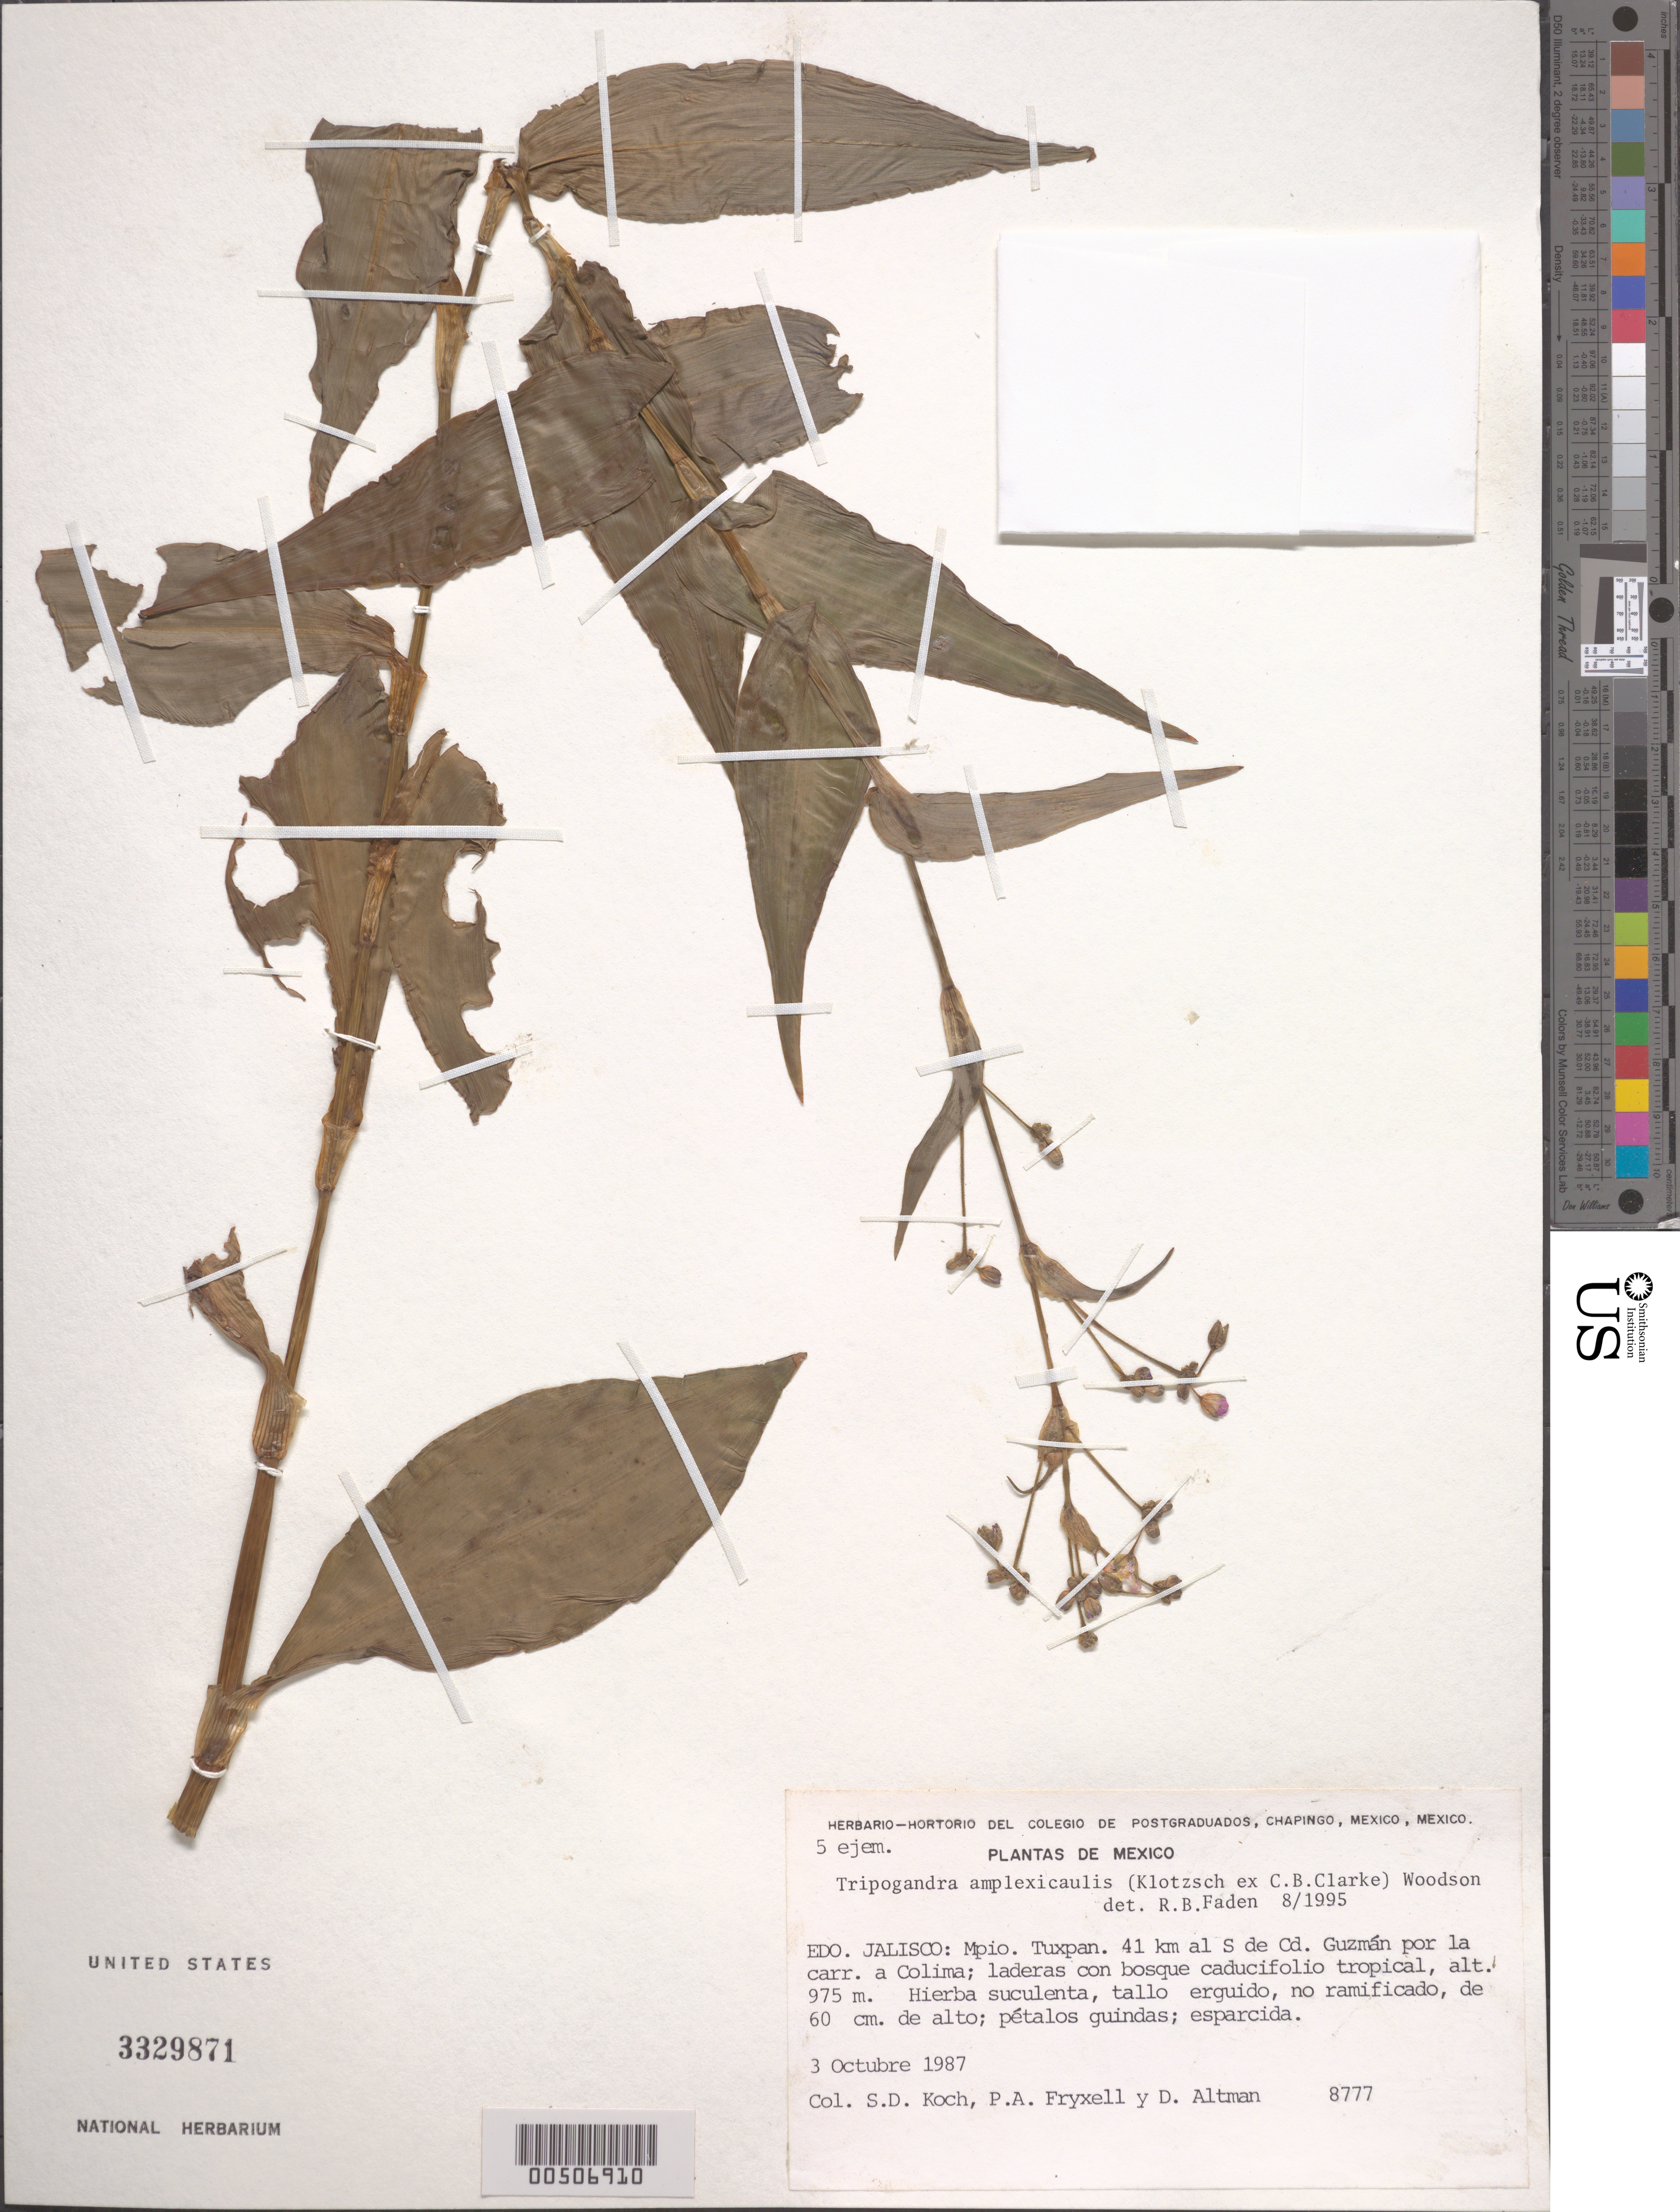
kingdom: Plantae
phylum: Tracheophyta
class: Liliopsida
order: Commelinales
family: Commelinaceae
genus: Tripogandra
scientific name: Tripogandra amplexicaulis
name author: (Klotzsch ex C.B. Clarke) Woodson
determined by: Faden, Robert B., (US), Smithsonian Institution - National Museum of Natural History (UNITED STATES)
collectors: S. D. Koch, P. A. Fryxell & D. Altman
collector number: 8777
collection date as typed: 03 Oct 1987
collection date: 1987-10-03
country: Mexico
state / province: Jalisco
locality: Tuxpan, Colima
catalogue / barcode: US 3329871